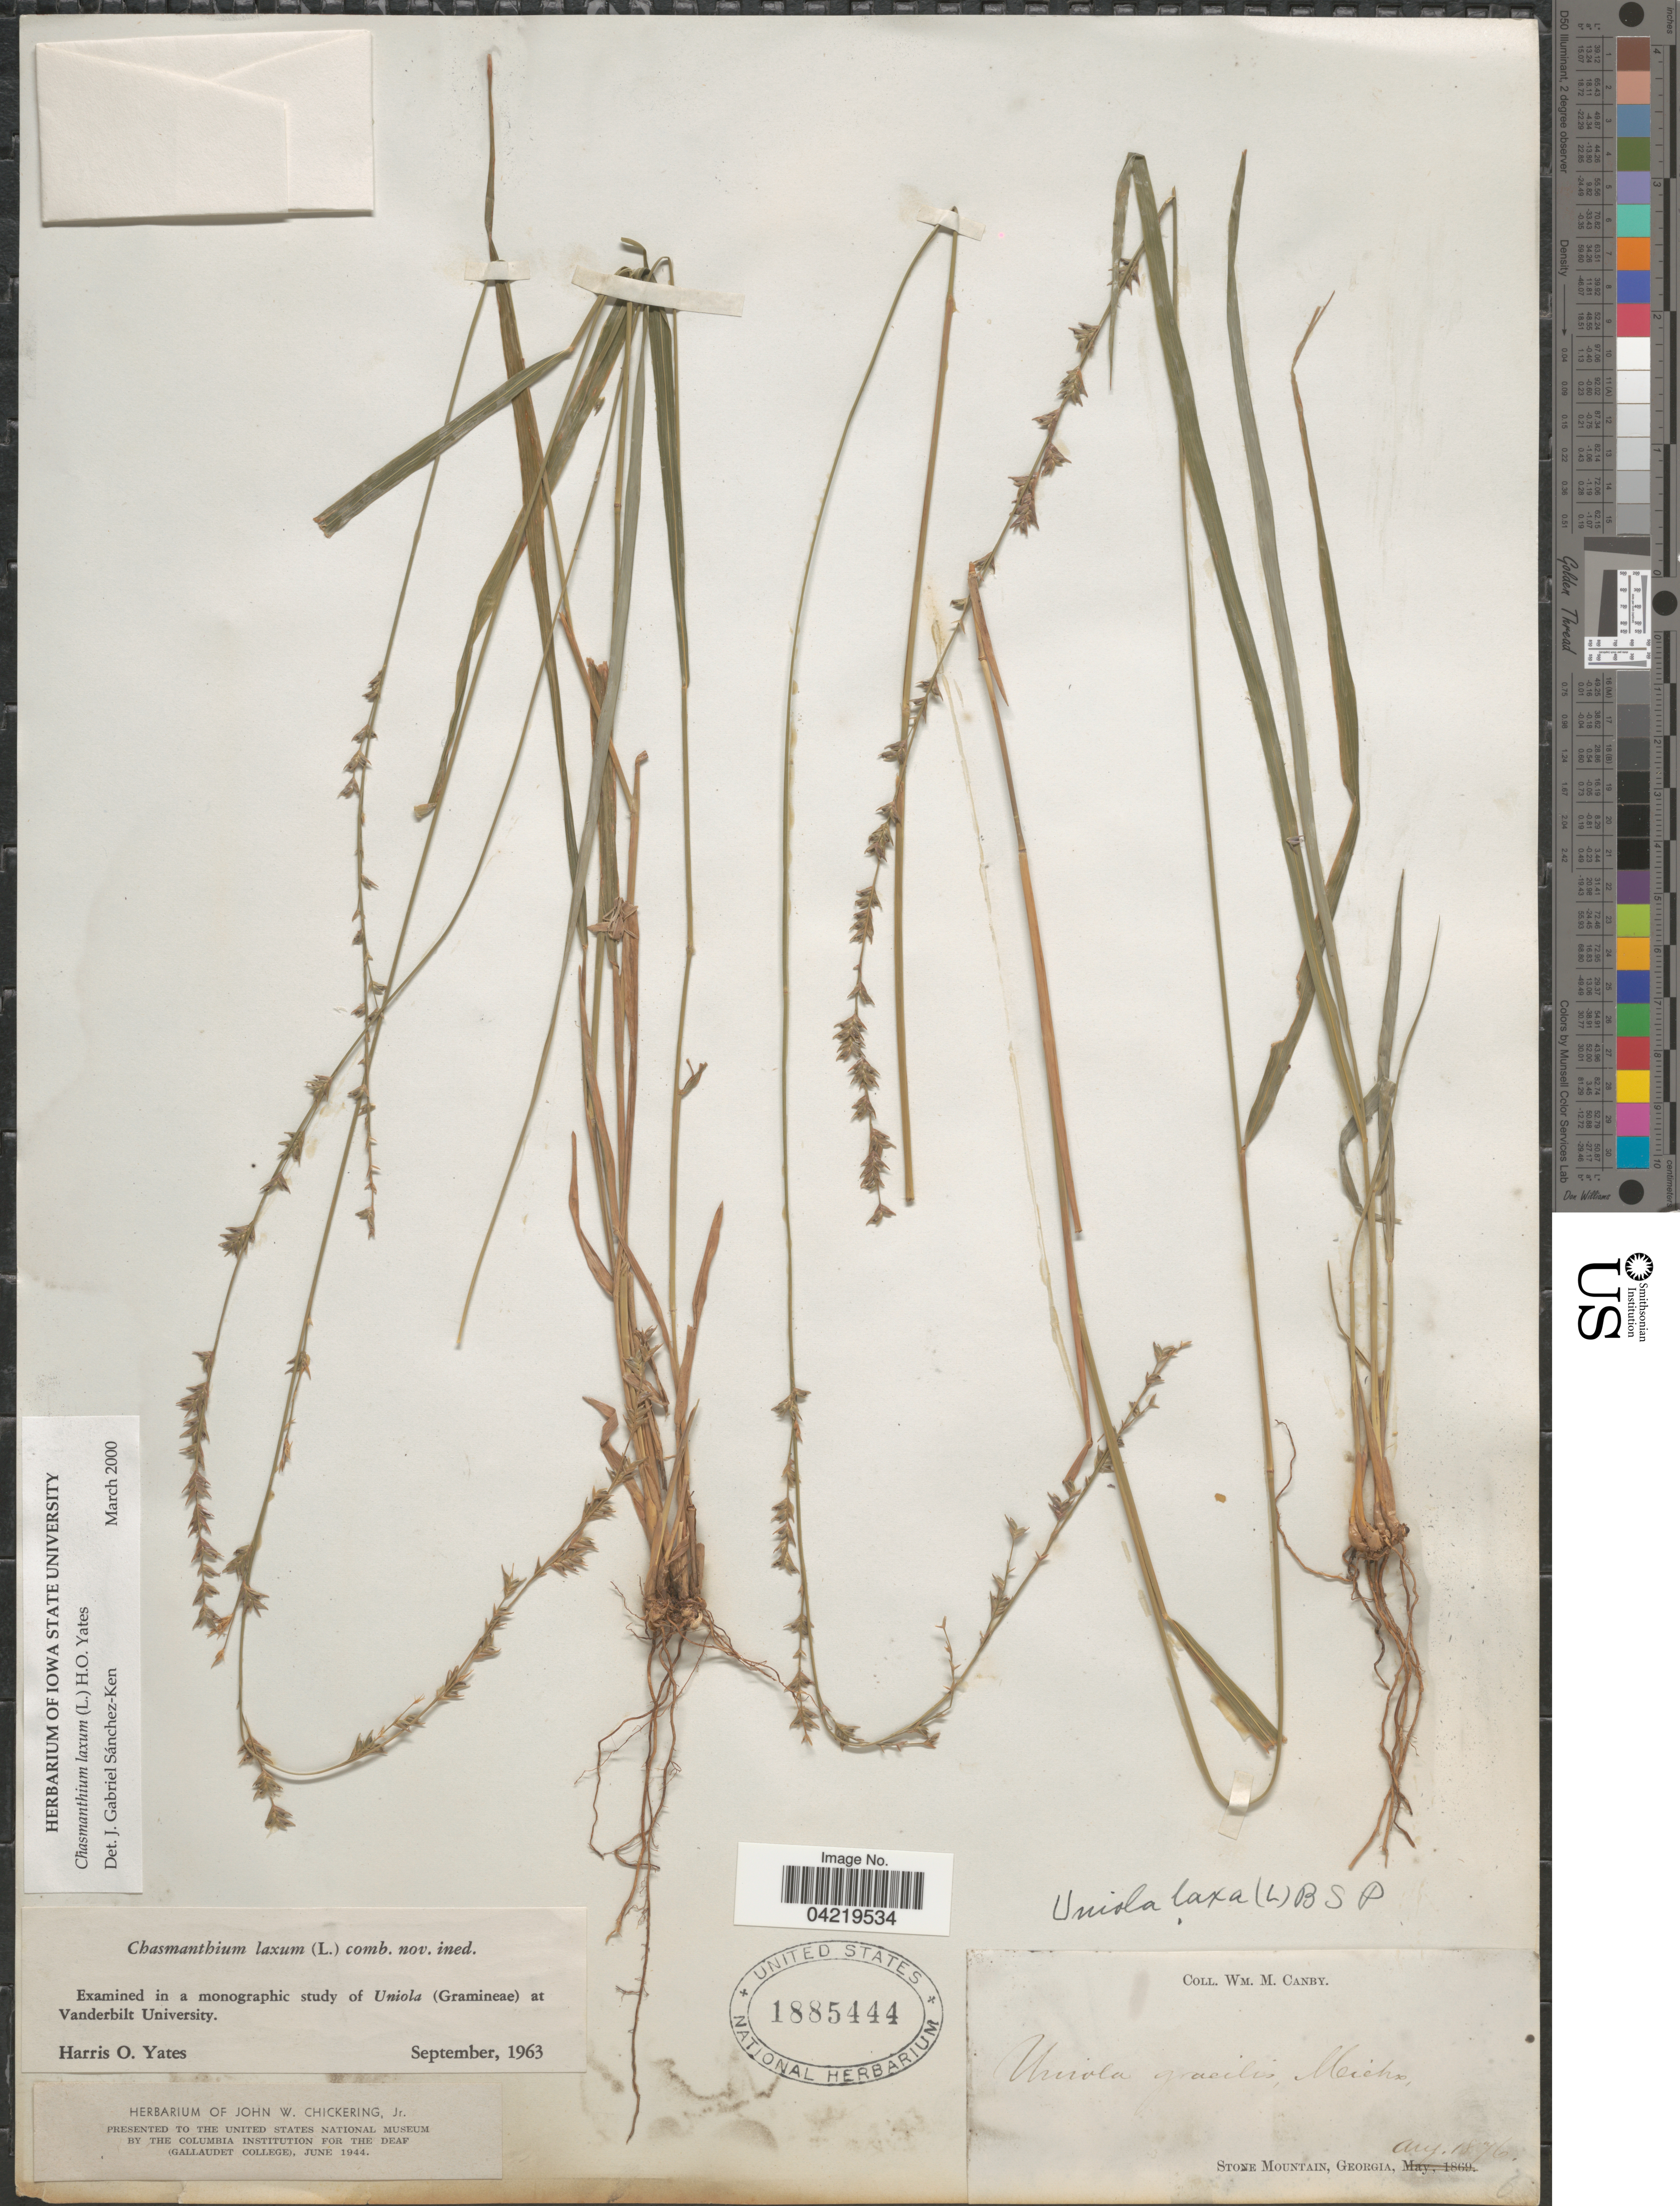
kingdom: Plantae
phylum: Tracheophyta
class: Liliopsida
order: Poales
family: Poaceae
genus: Chasmanthium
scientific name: Chasmanthium laxum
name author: (L.) H.O. Yates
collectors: W. M. Canby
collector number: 6*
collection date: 1876-08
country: United States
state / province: Georgia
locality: Stone Mountain.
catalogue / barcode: US 1885444